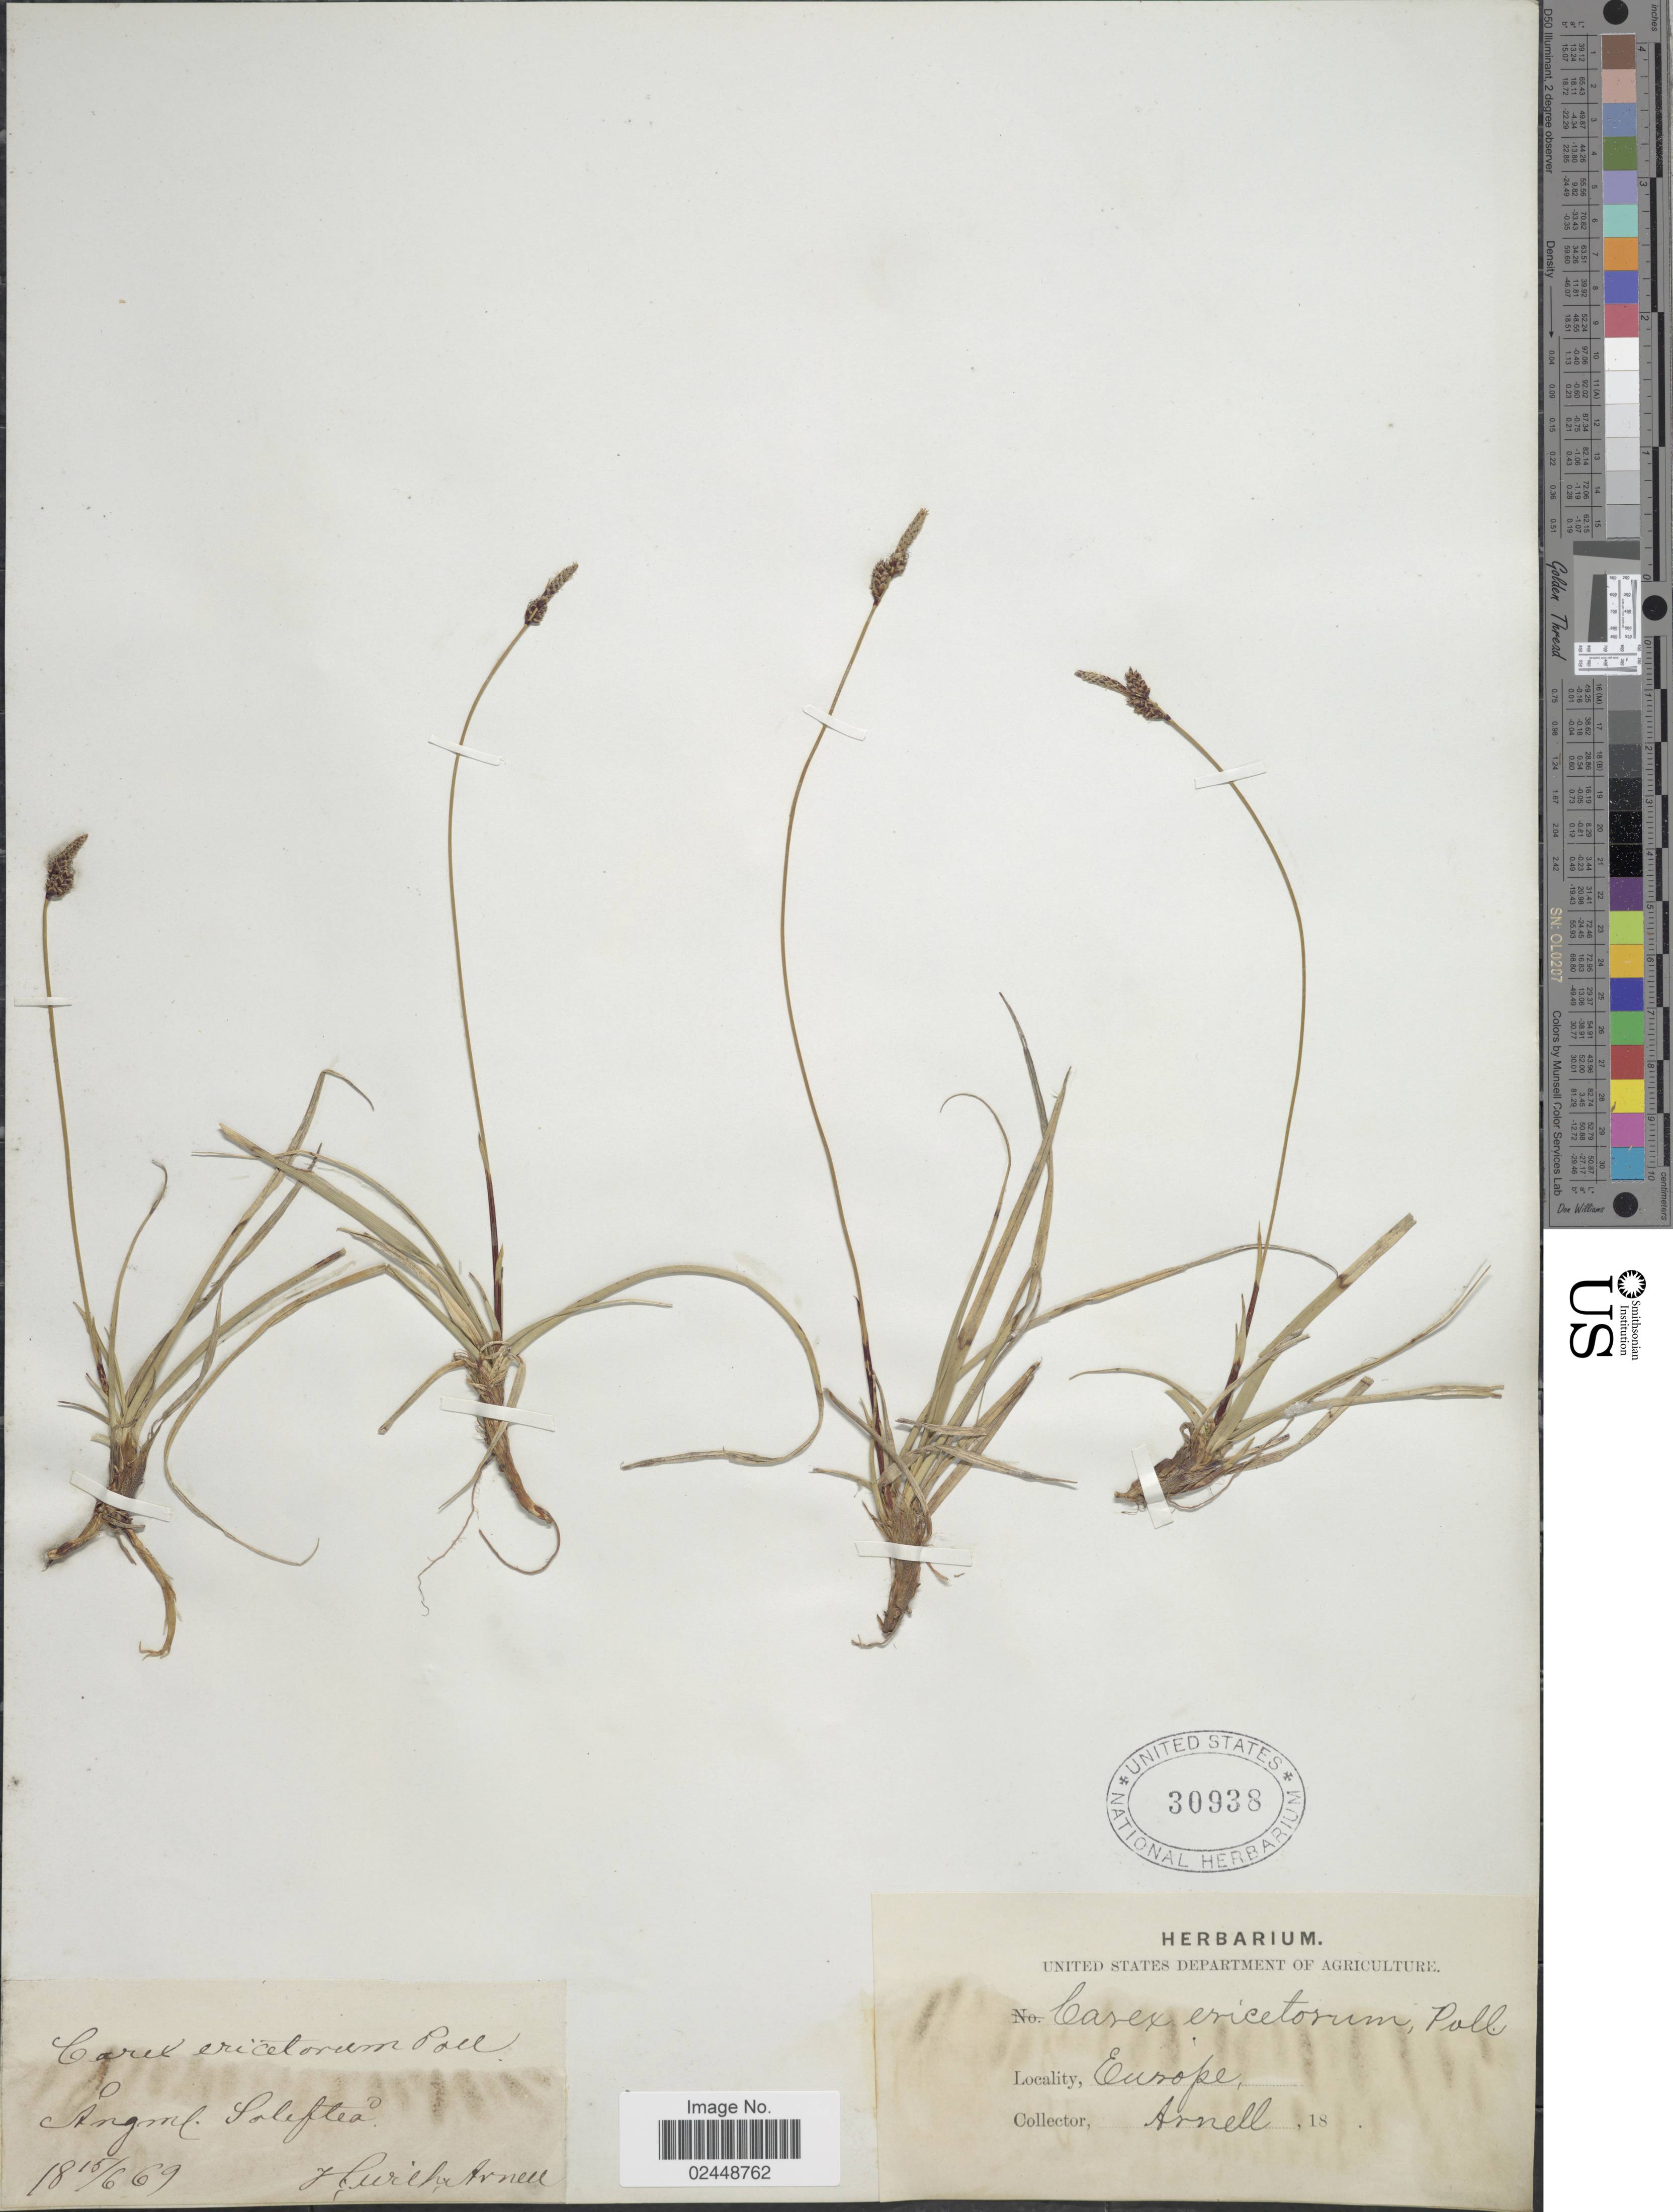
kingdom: Plantae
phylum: Tracheophyta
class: Liliopsida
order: Poales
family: Cyperaceae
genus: Carex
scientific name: Carex ericetorum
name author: Pollich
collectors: H. W. Arnell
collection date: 1869-06-15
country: Sweden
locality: Ångml. Sollefteå.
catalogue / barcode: US 30938